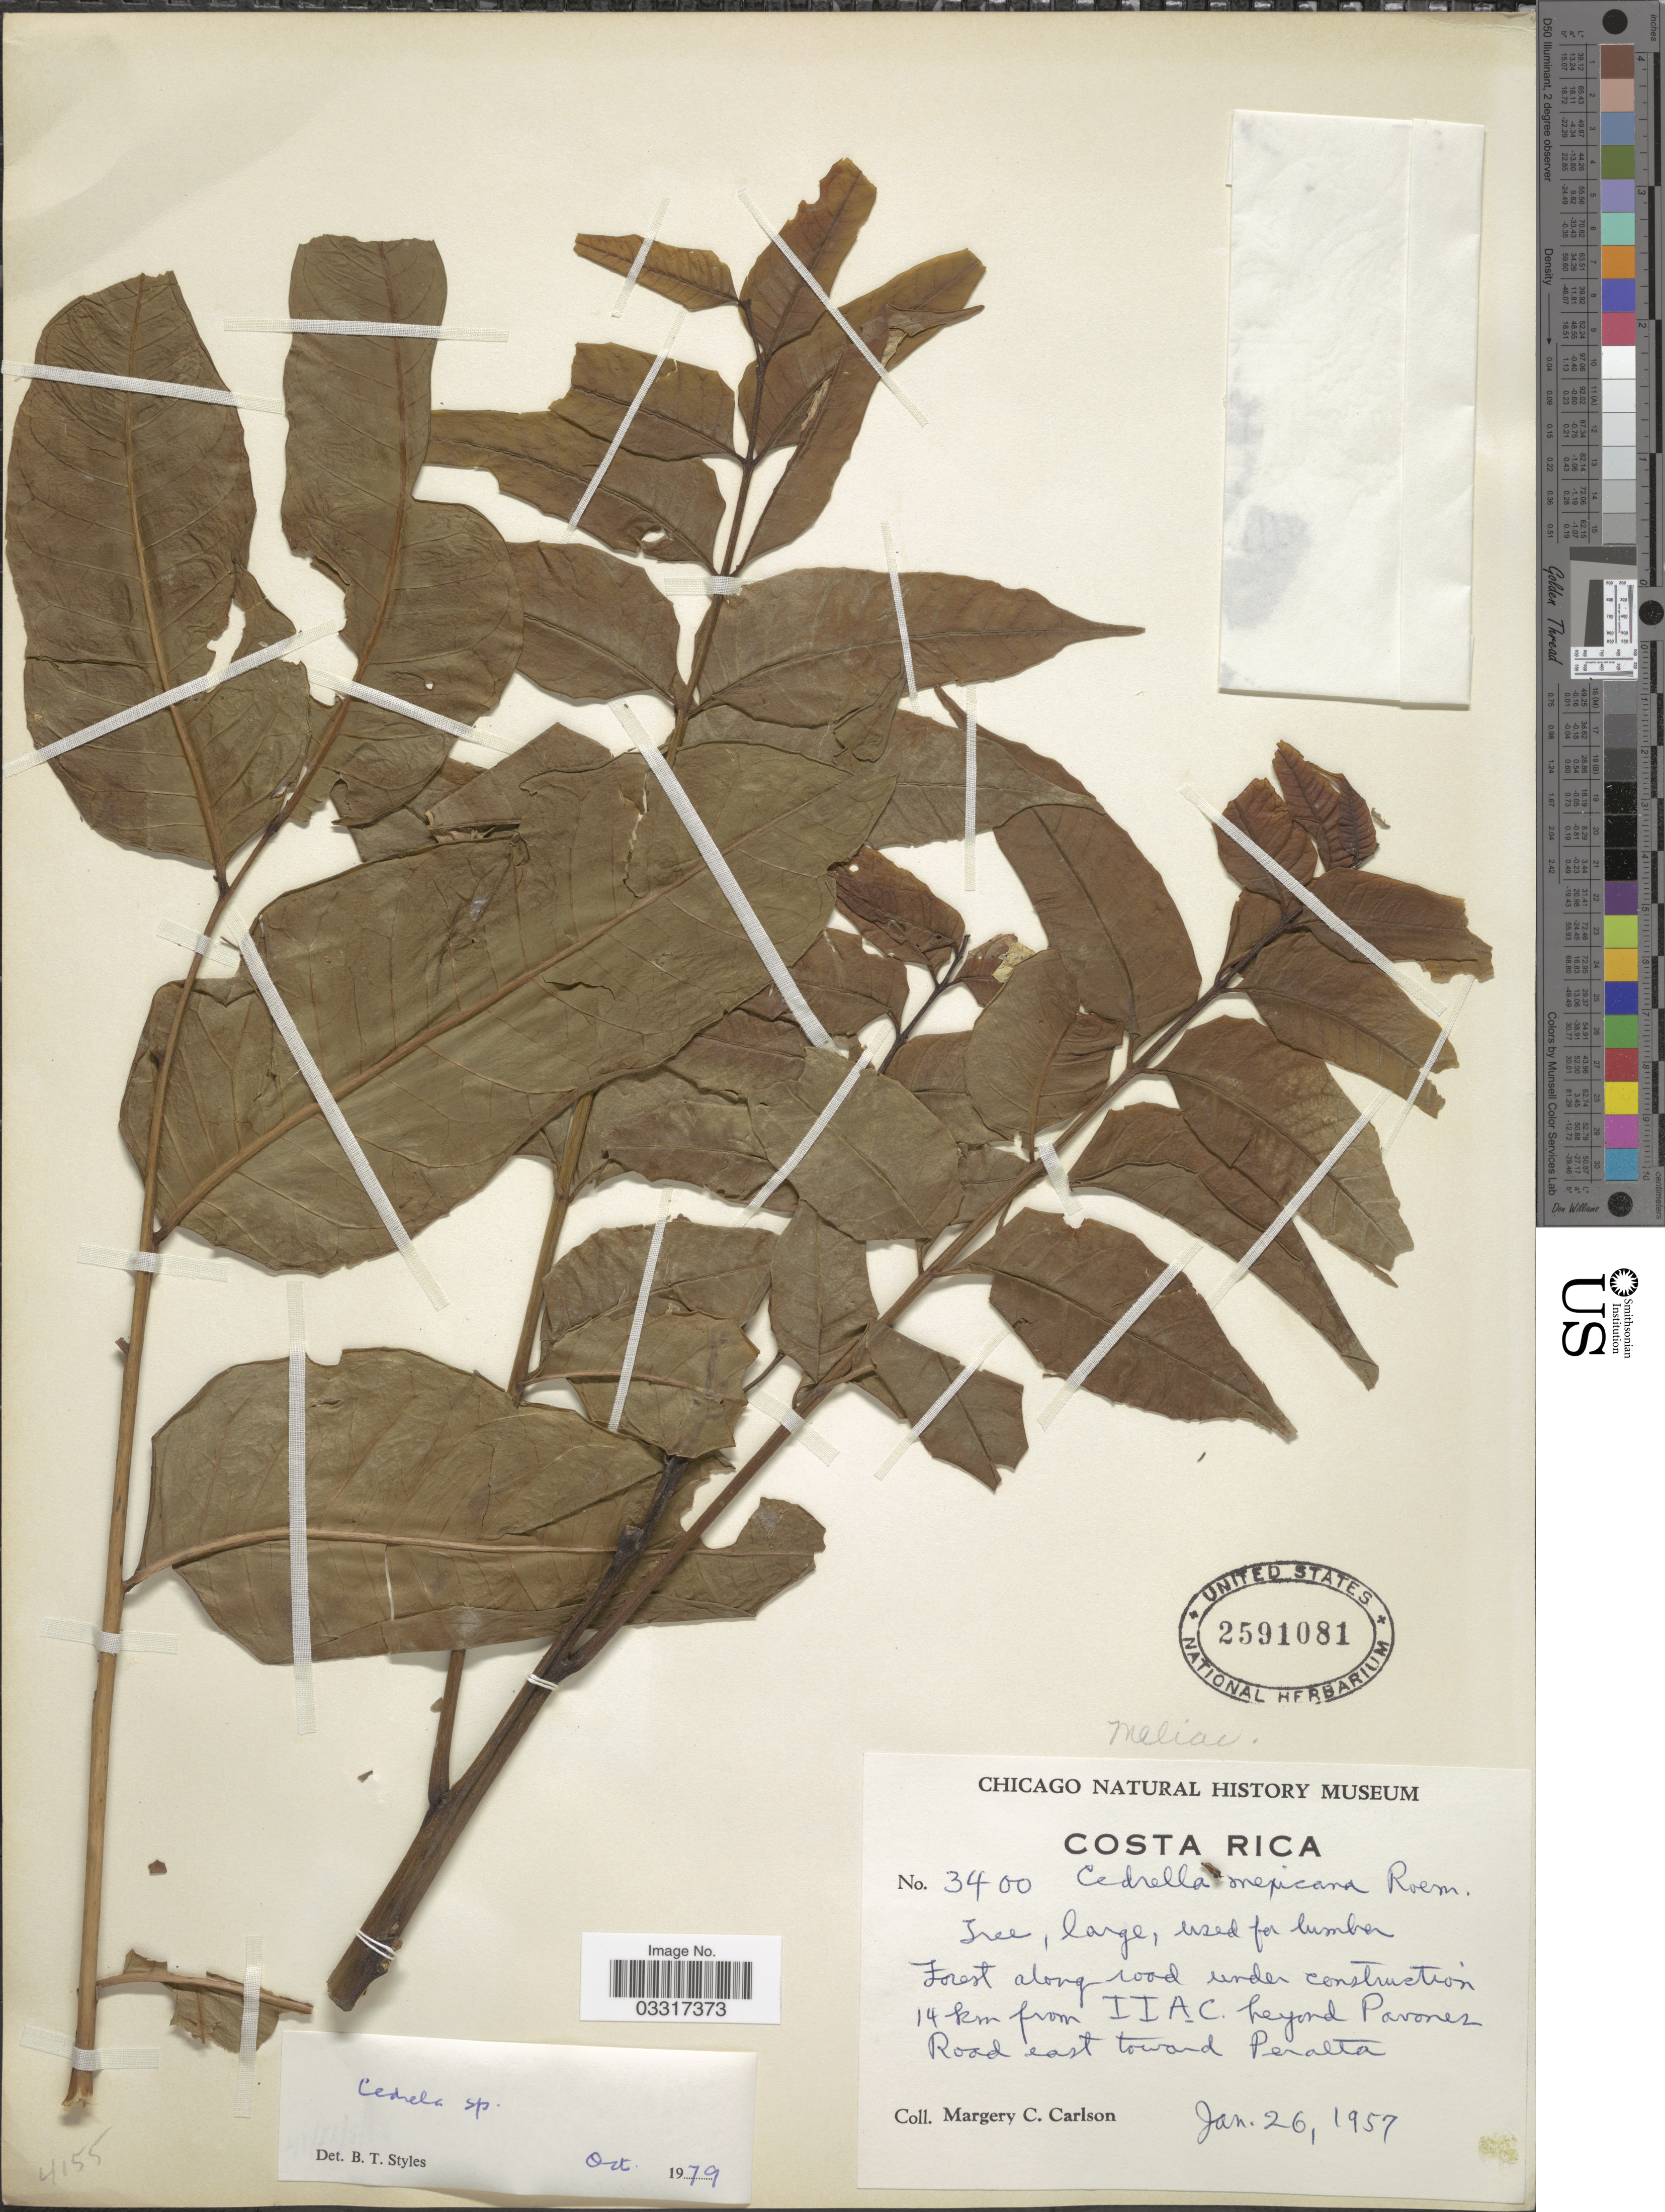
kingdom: Plantae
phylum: Tracheophyta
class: Magnoliopsida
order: Sapindales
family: Meliaceae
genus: Cedrela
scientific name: Cedrela sp.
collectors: M. C. Carlson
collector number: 3400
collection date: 1957-01-26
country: Costa Rica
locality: Forest along road under construction 14 km. from IIAC beyond Pavones Road east toward Peralta.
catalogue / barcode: US 2591081